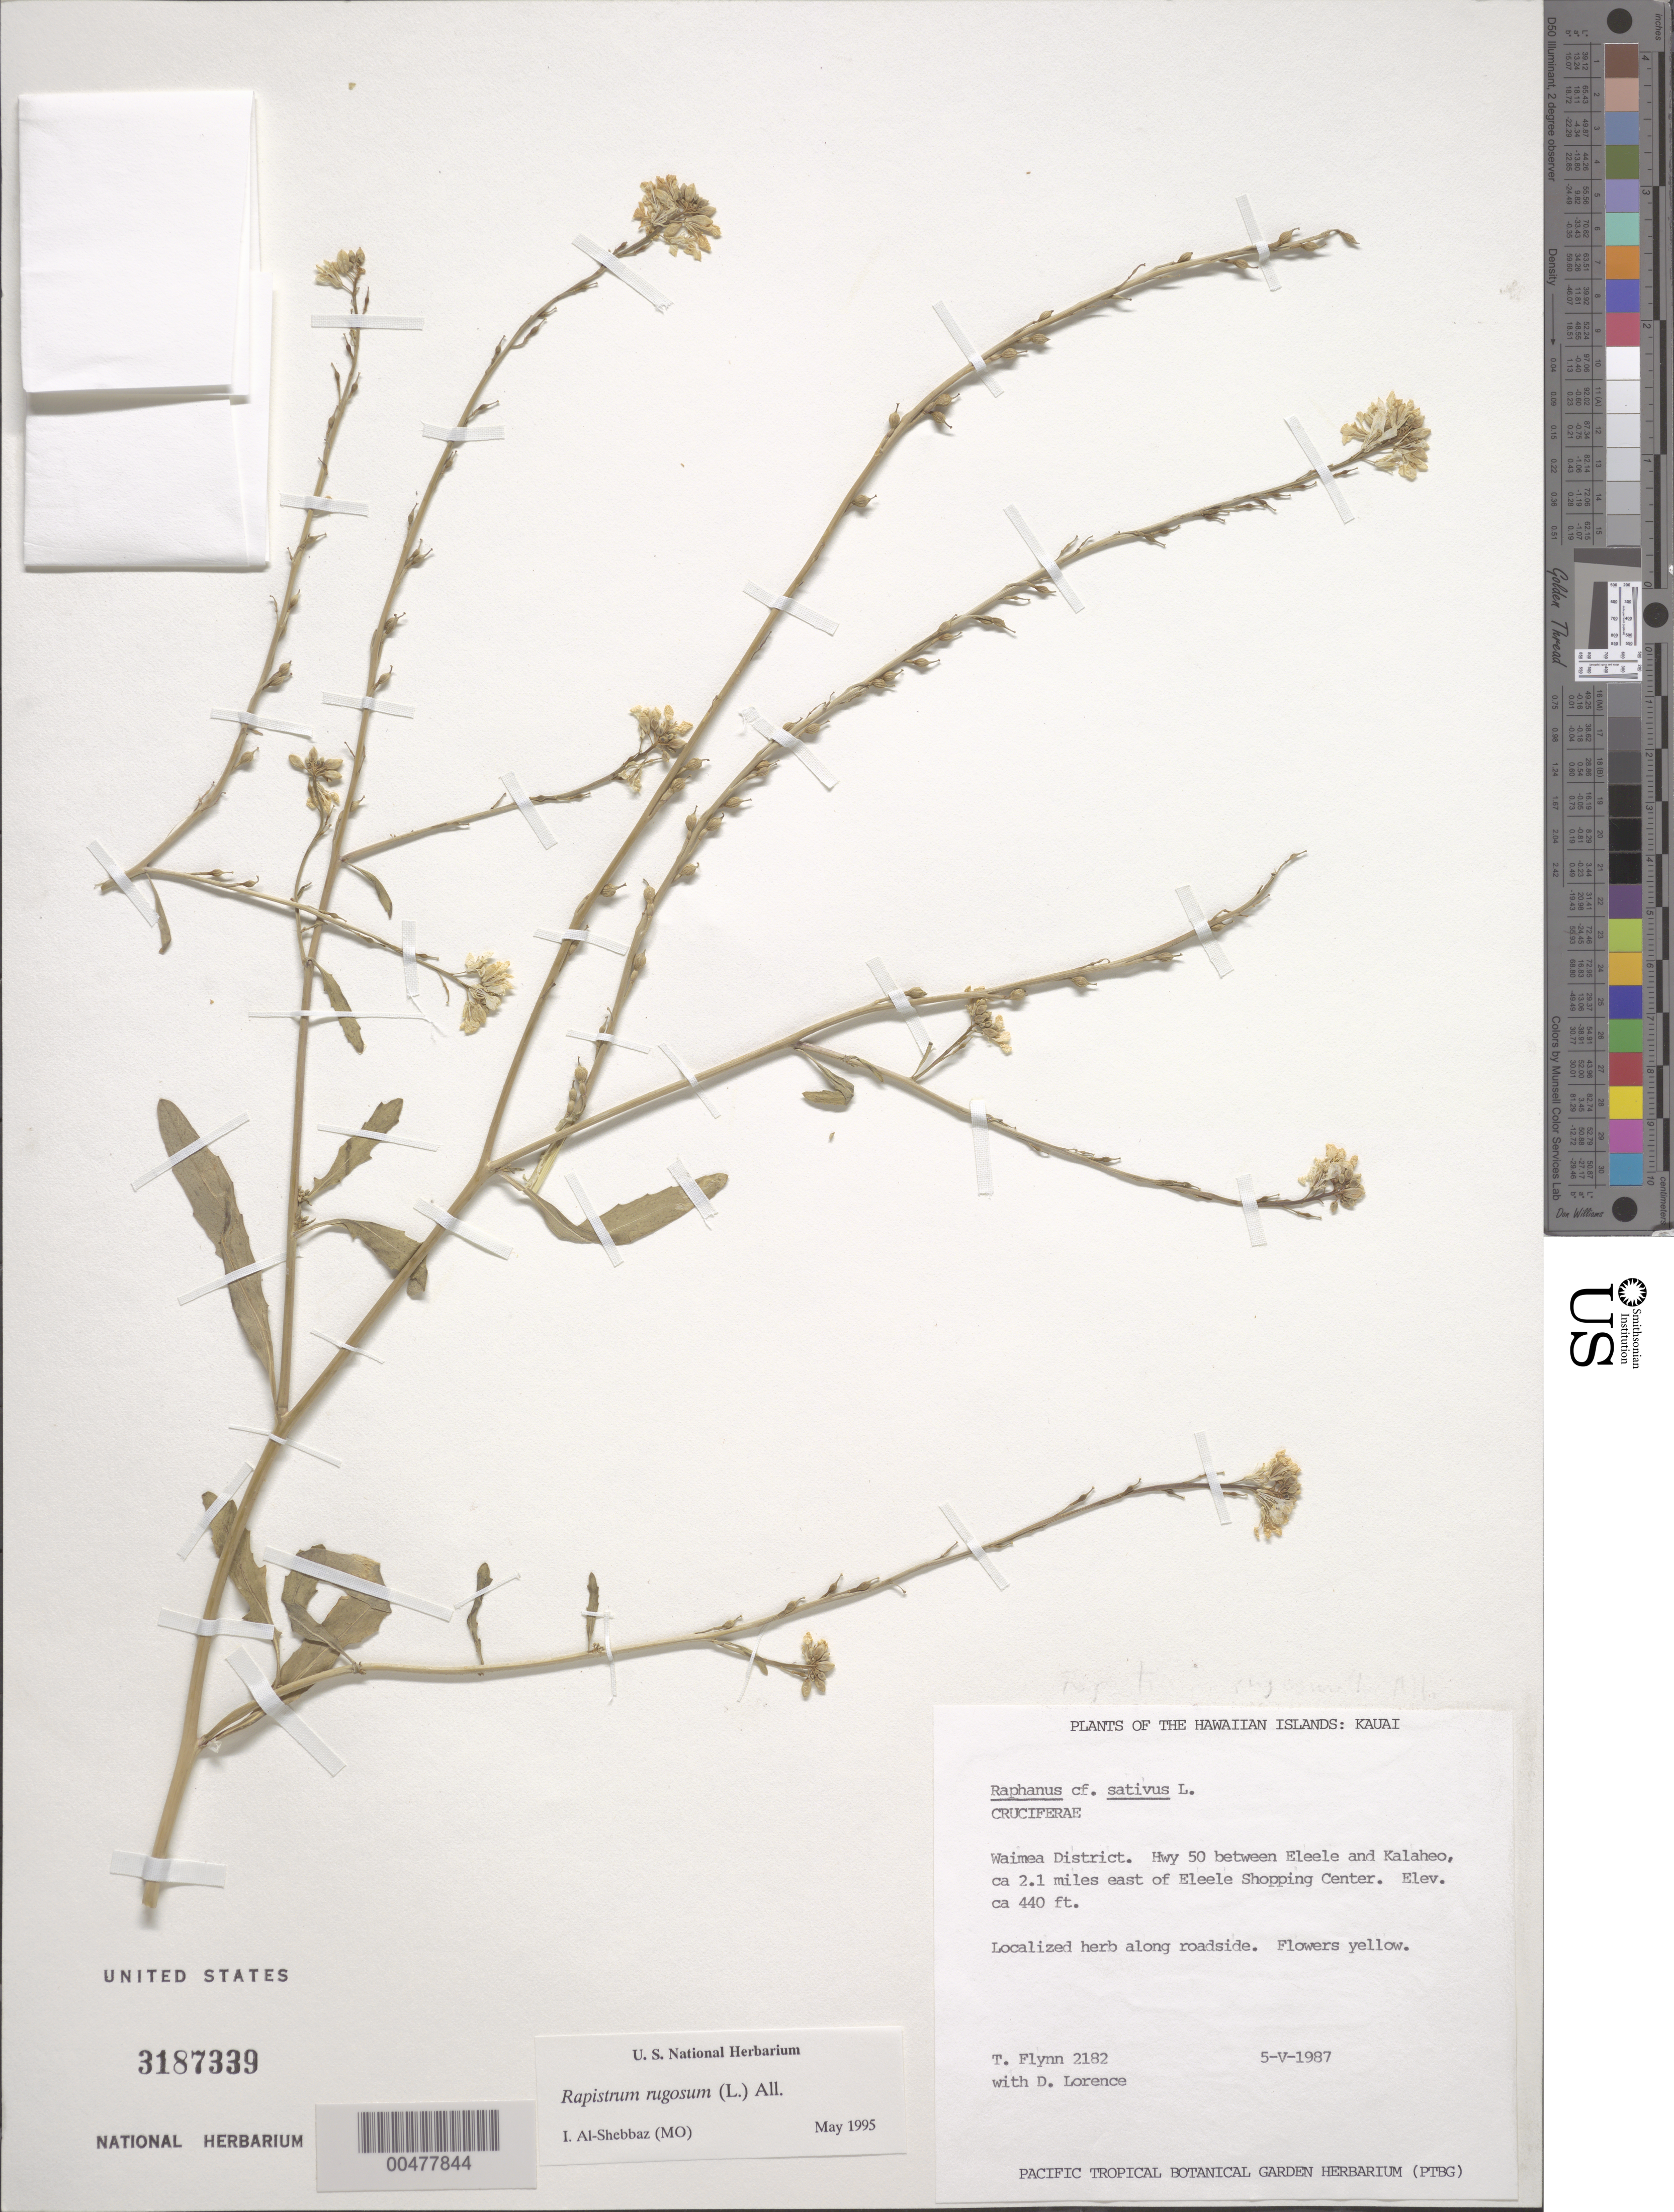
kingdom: Plantae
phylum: Tracheophyta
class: Magnoliopsida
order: Brassicales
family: Brassicaceae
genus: Rapistrum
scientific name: Rapistrum rugosum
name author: (L.) All.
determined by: Al-Shebabaz, I.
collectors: T. W. Flynn & D. Lorence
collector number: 2182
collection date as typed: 5 May 1987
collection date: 1987-05-05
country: United States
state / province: Hawaii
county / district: Kauai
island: Kaua'i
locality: Waimea Dist., Hwy 50 between Eleele and Kalaheo, ca 2.1 mi E of Eleele Shopping Center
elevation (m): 134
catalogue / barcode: US 3187339